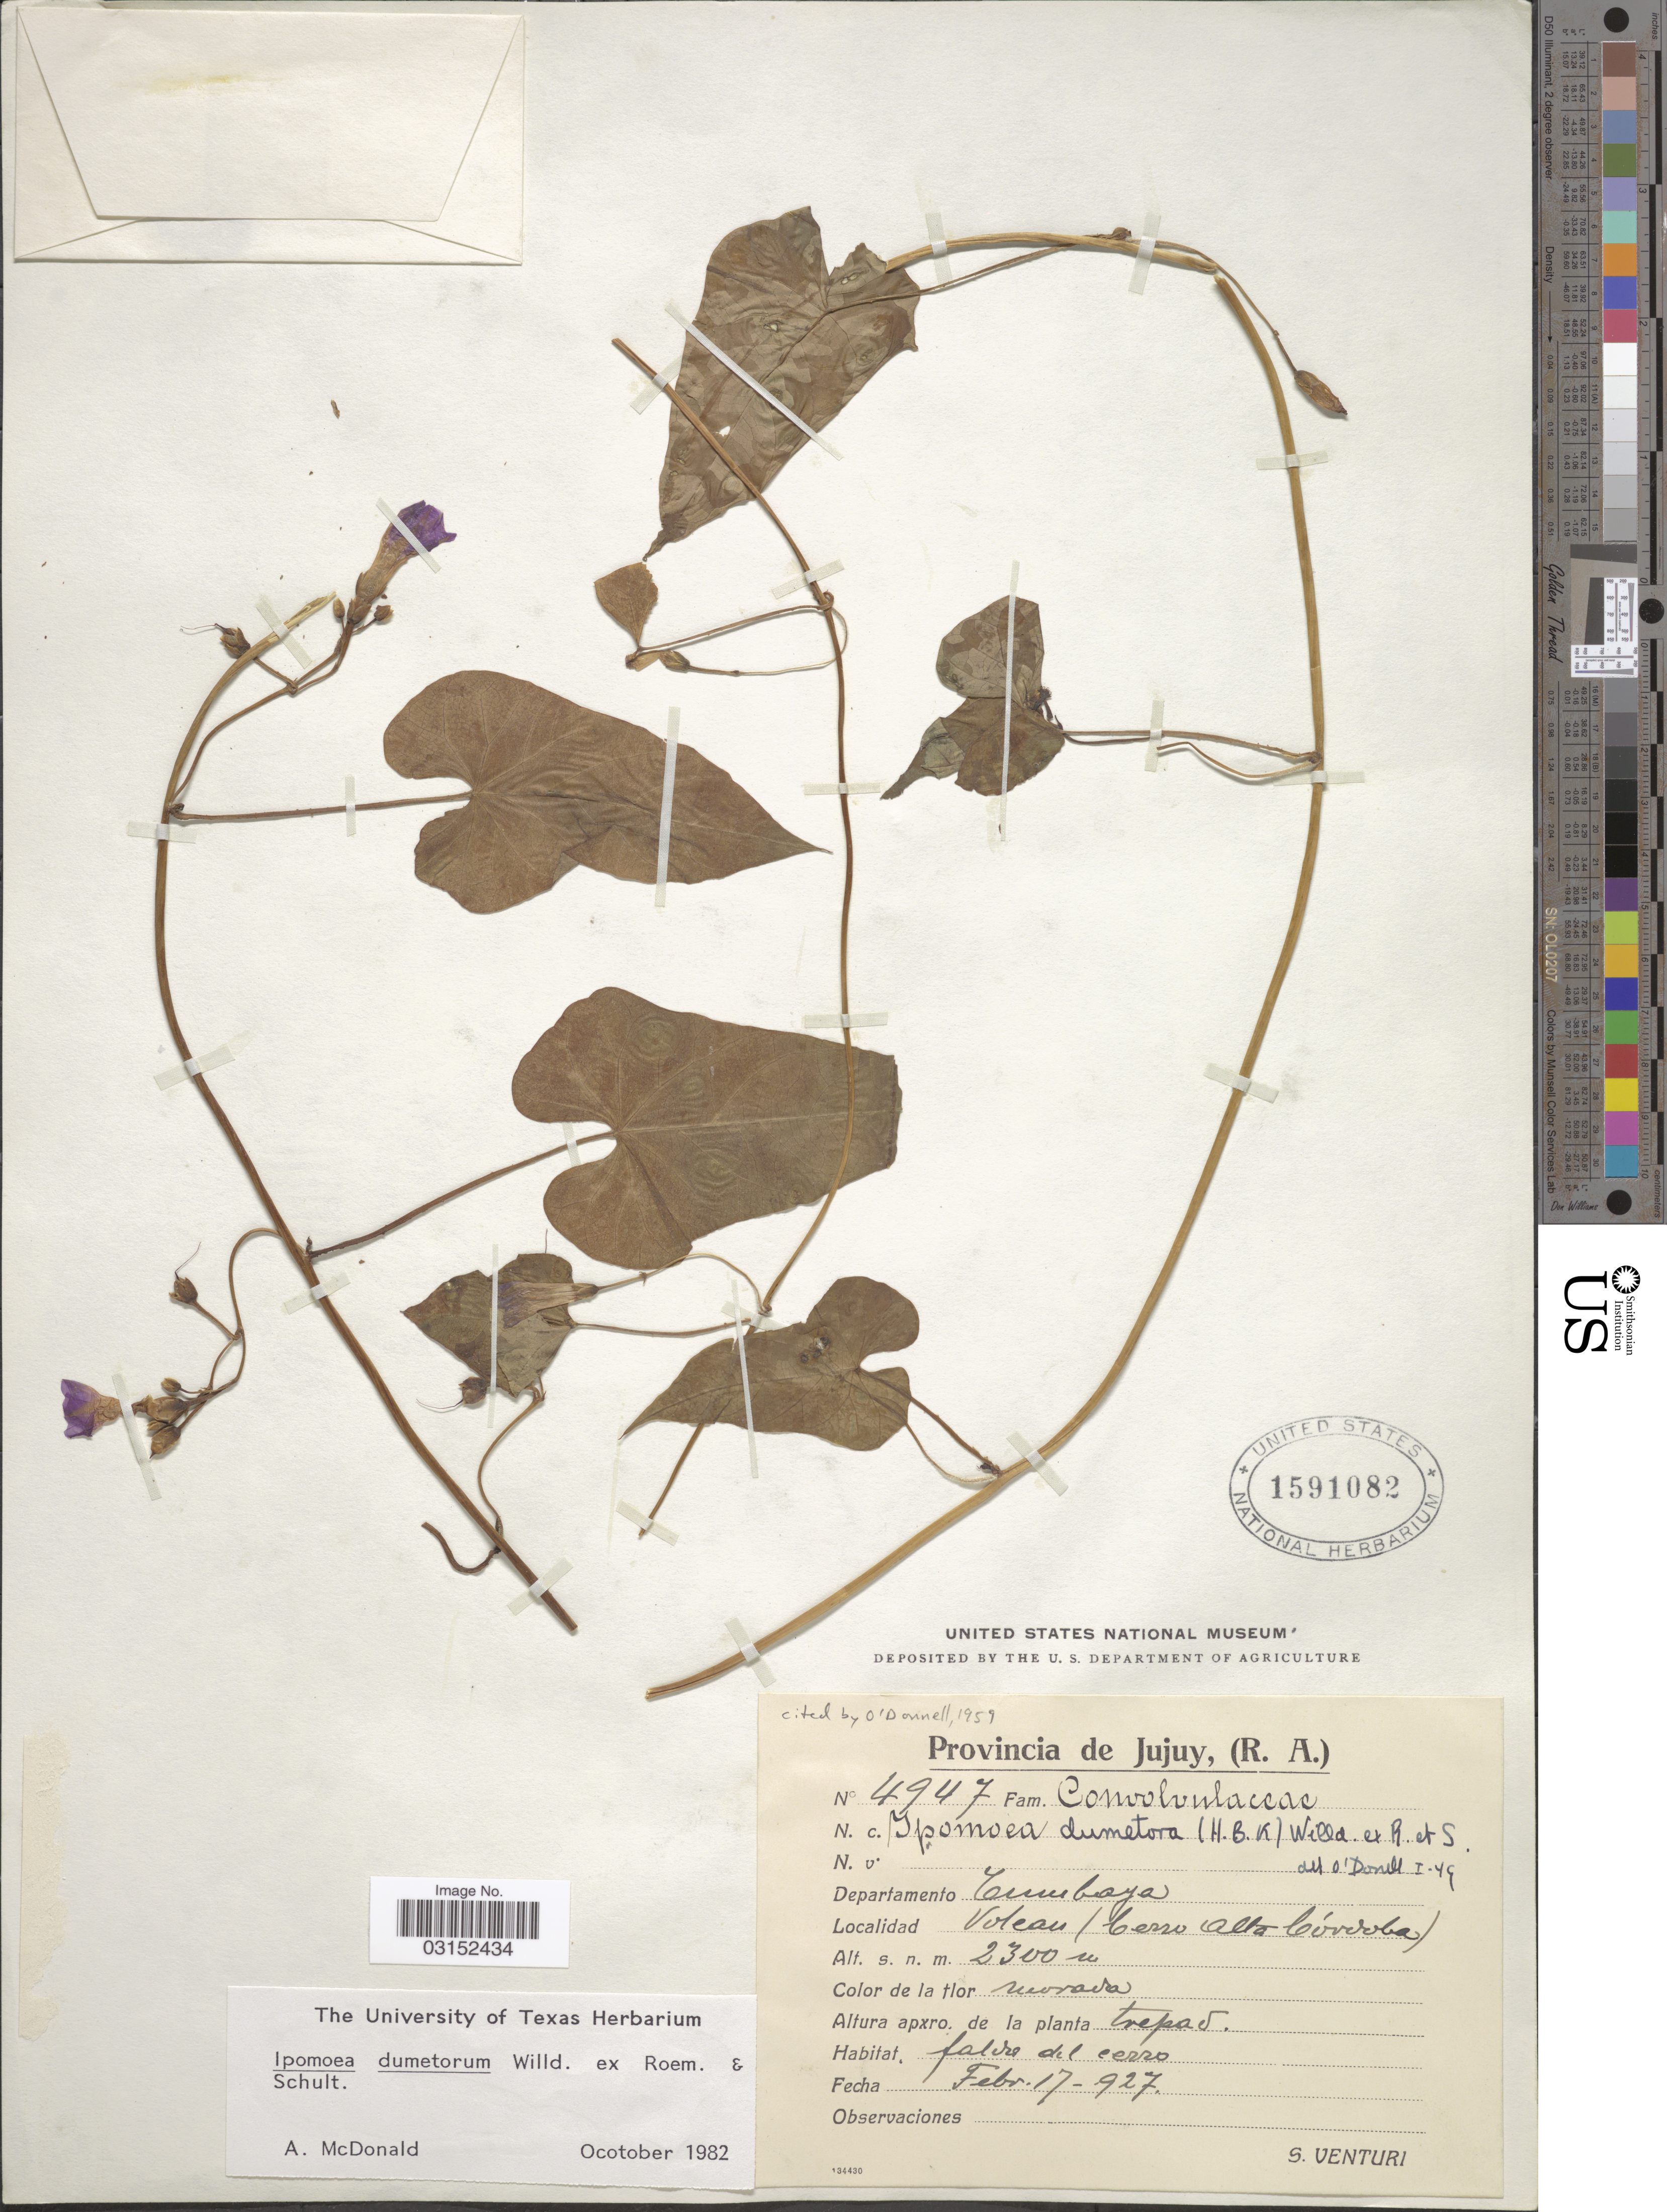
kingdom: Plantae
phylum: Tracheophyta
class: Magnoliopsida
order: Solanales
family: Convolvulaceae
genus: Ipomoea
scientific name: Ipomoea dumetorum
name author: Willd.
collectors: S. Venturi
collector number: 4947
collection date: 1927-02-17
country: Argentina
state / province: Jujuy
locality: Provincia de Jujuy, (R.A.), Departamento Tumbaya, Volcan (Cerro Alta Córdoba).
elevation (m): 2300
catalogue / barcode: US 1591082